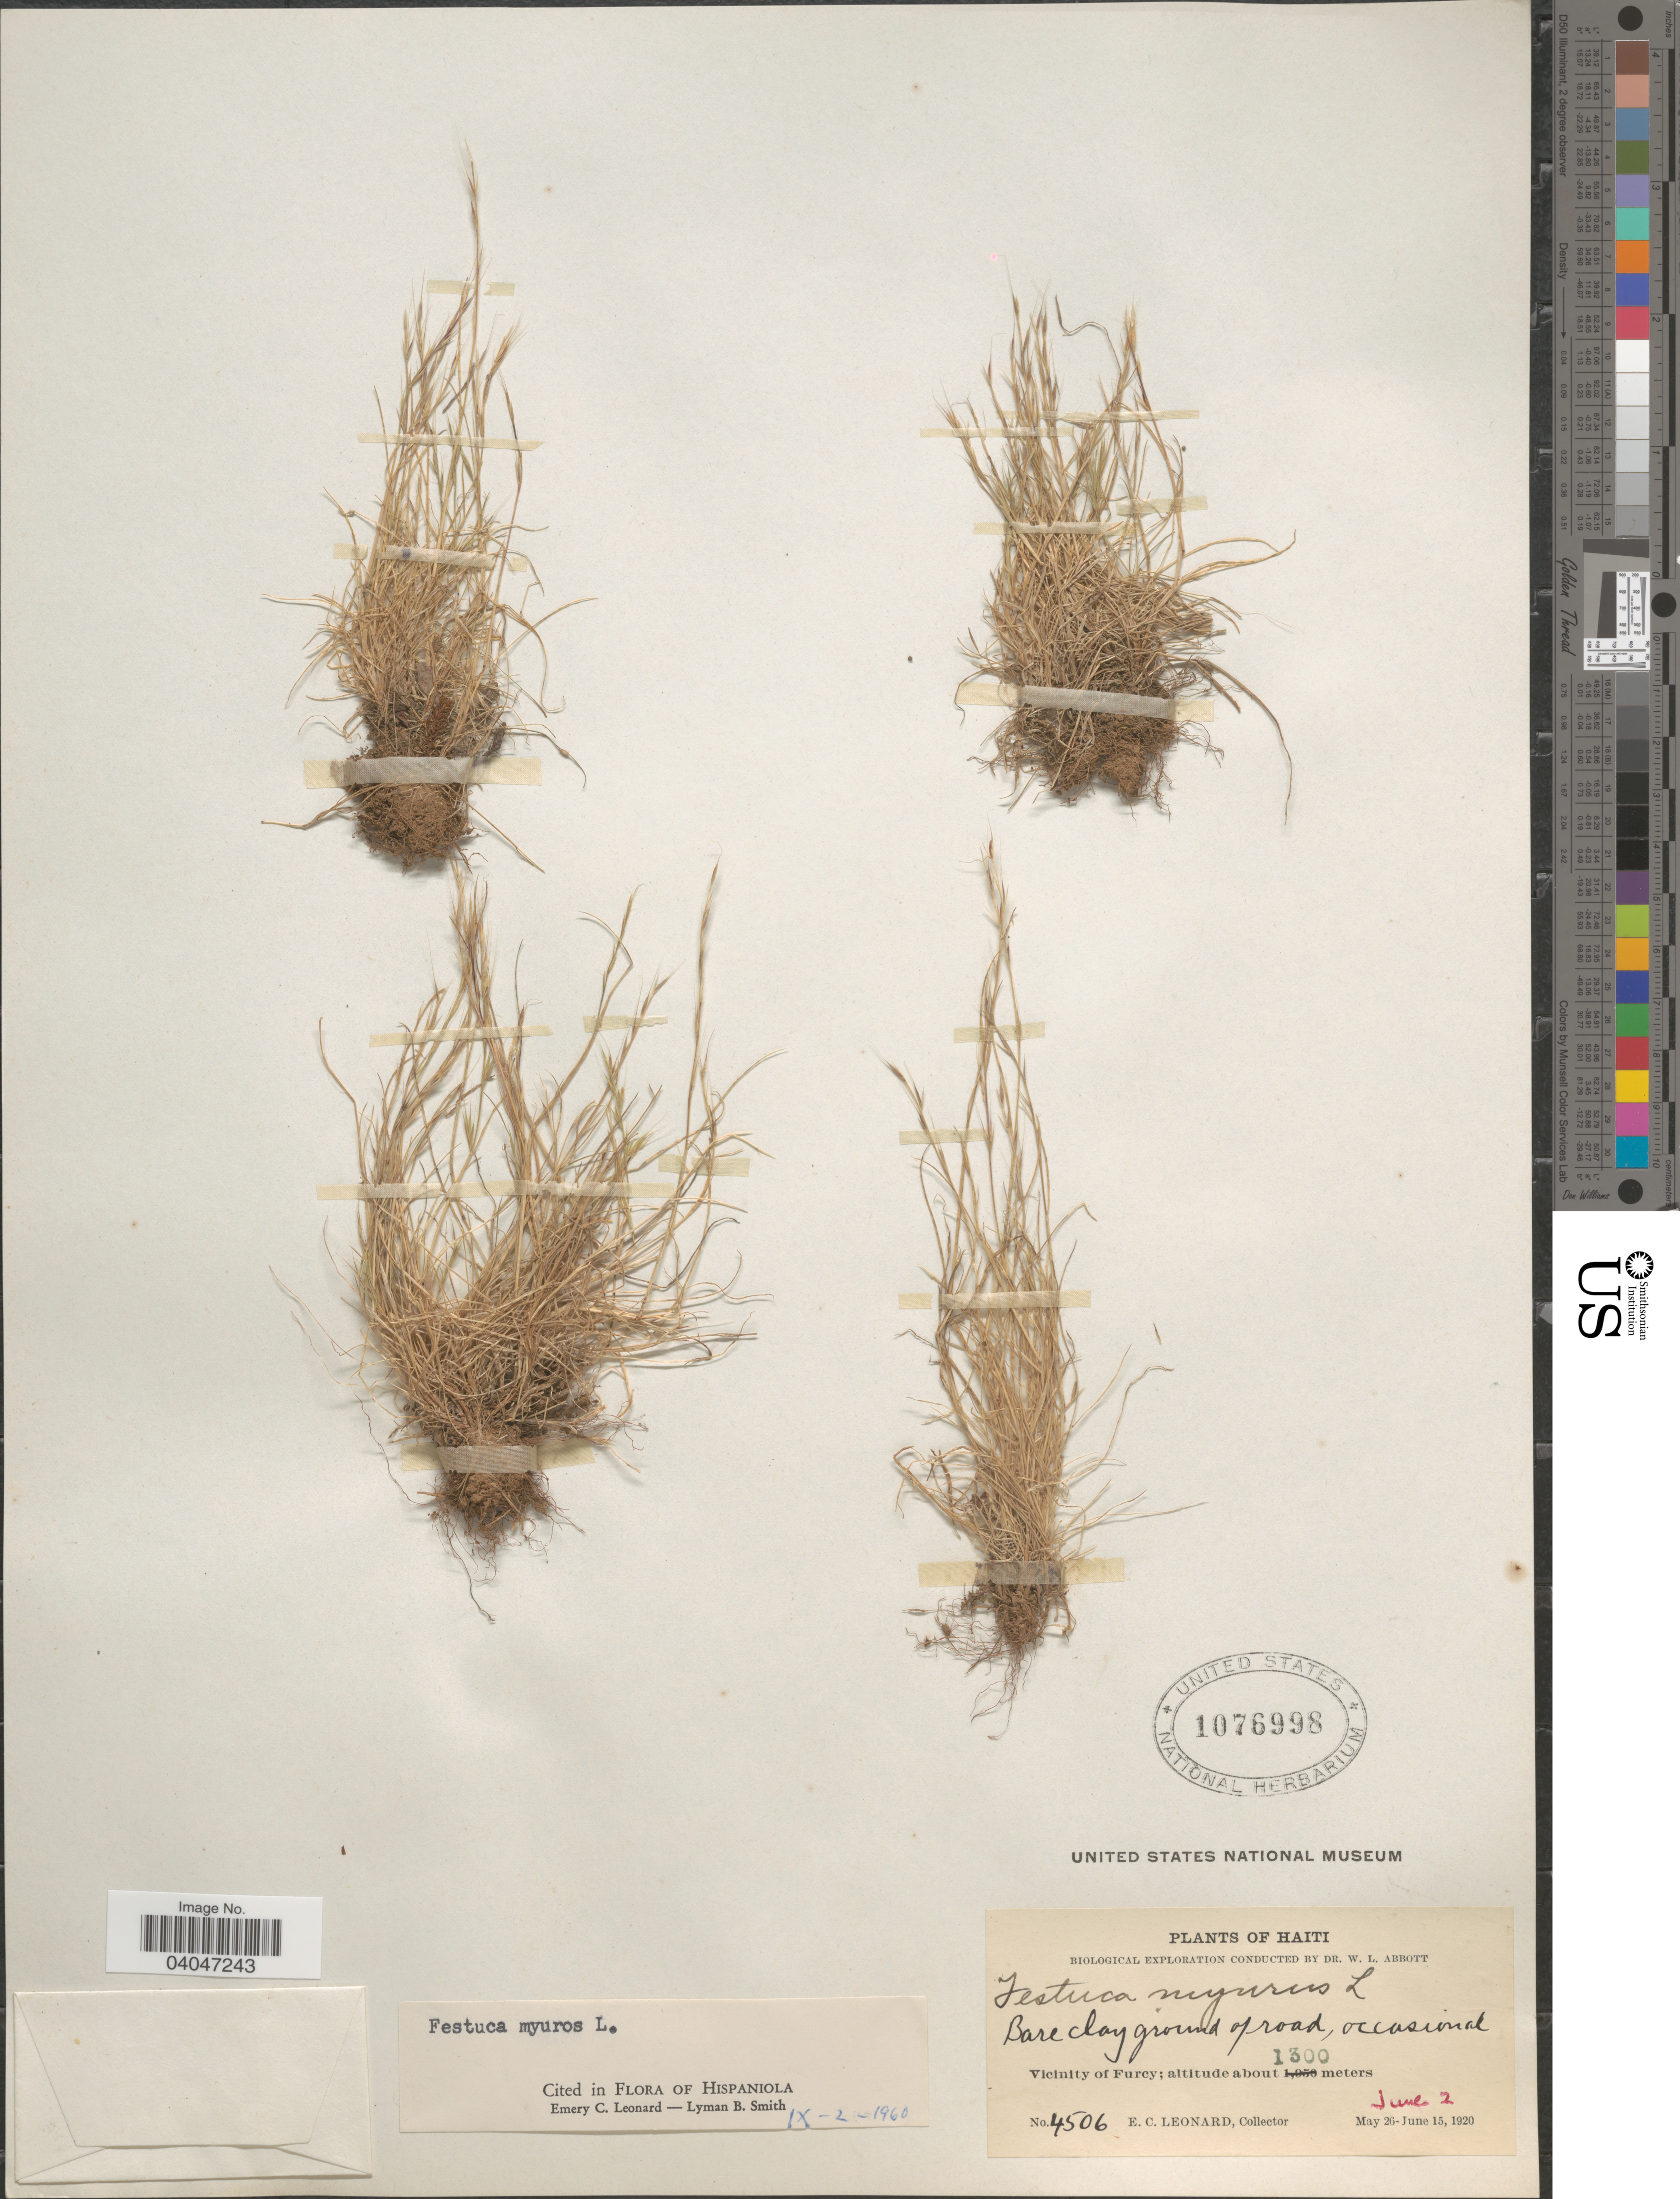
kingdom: Plantae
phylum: Tracheophyta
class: Liliopsida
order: Poales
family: Poaceae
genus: Festuca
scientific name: Festuca myuros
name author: L.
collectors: E. C. Leonard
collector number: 4506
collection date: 1920-06-02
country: Haiti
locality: Vicinity of Furcy.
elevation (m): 1300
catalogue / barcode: US 1076998